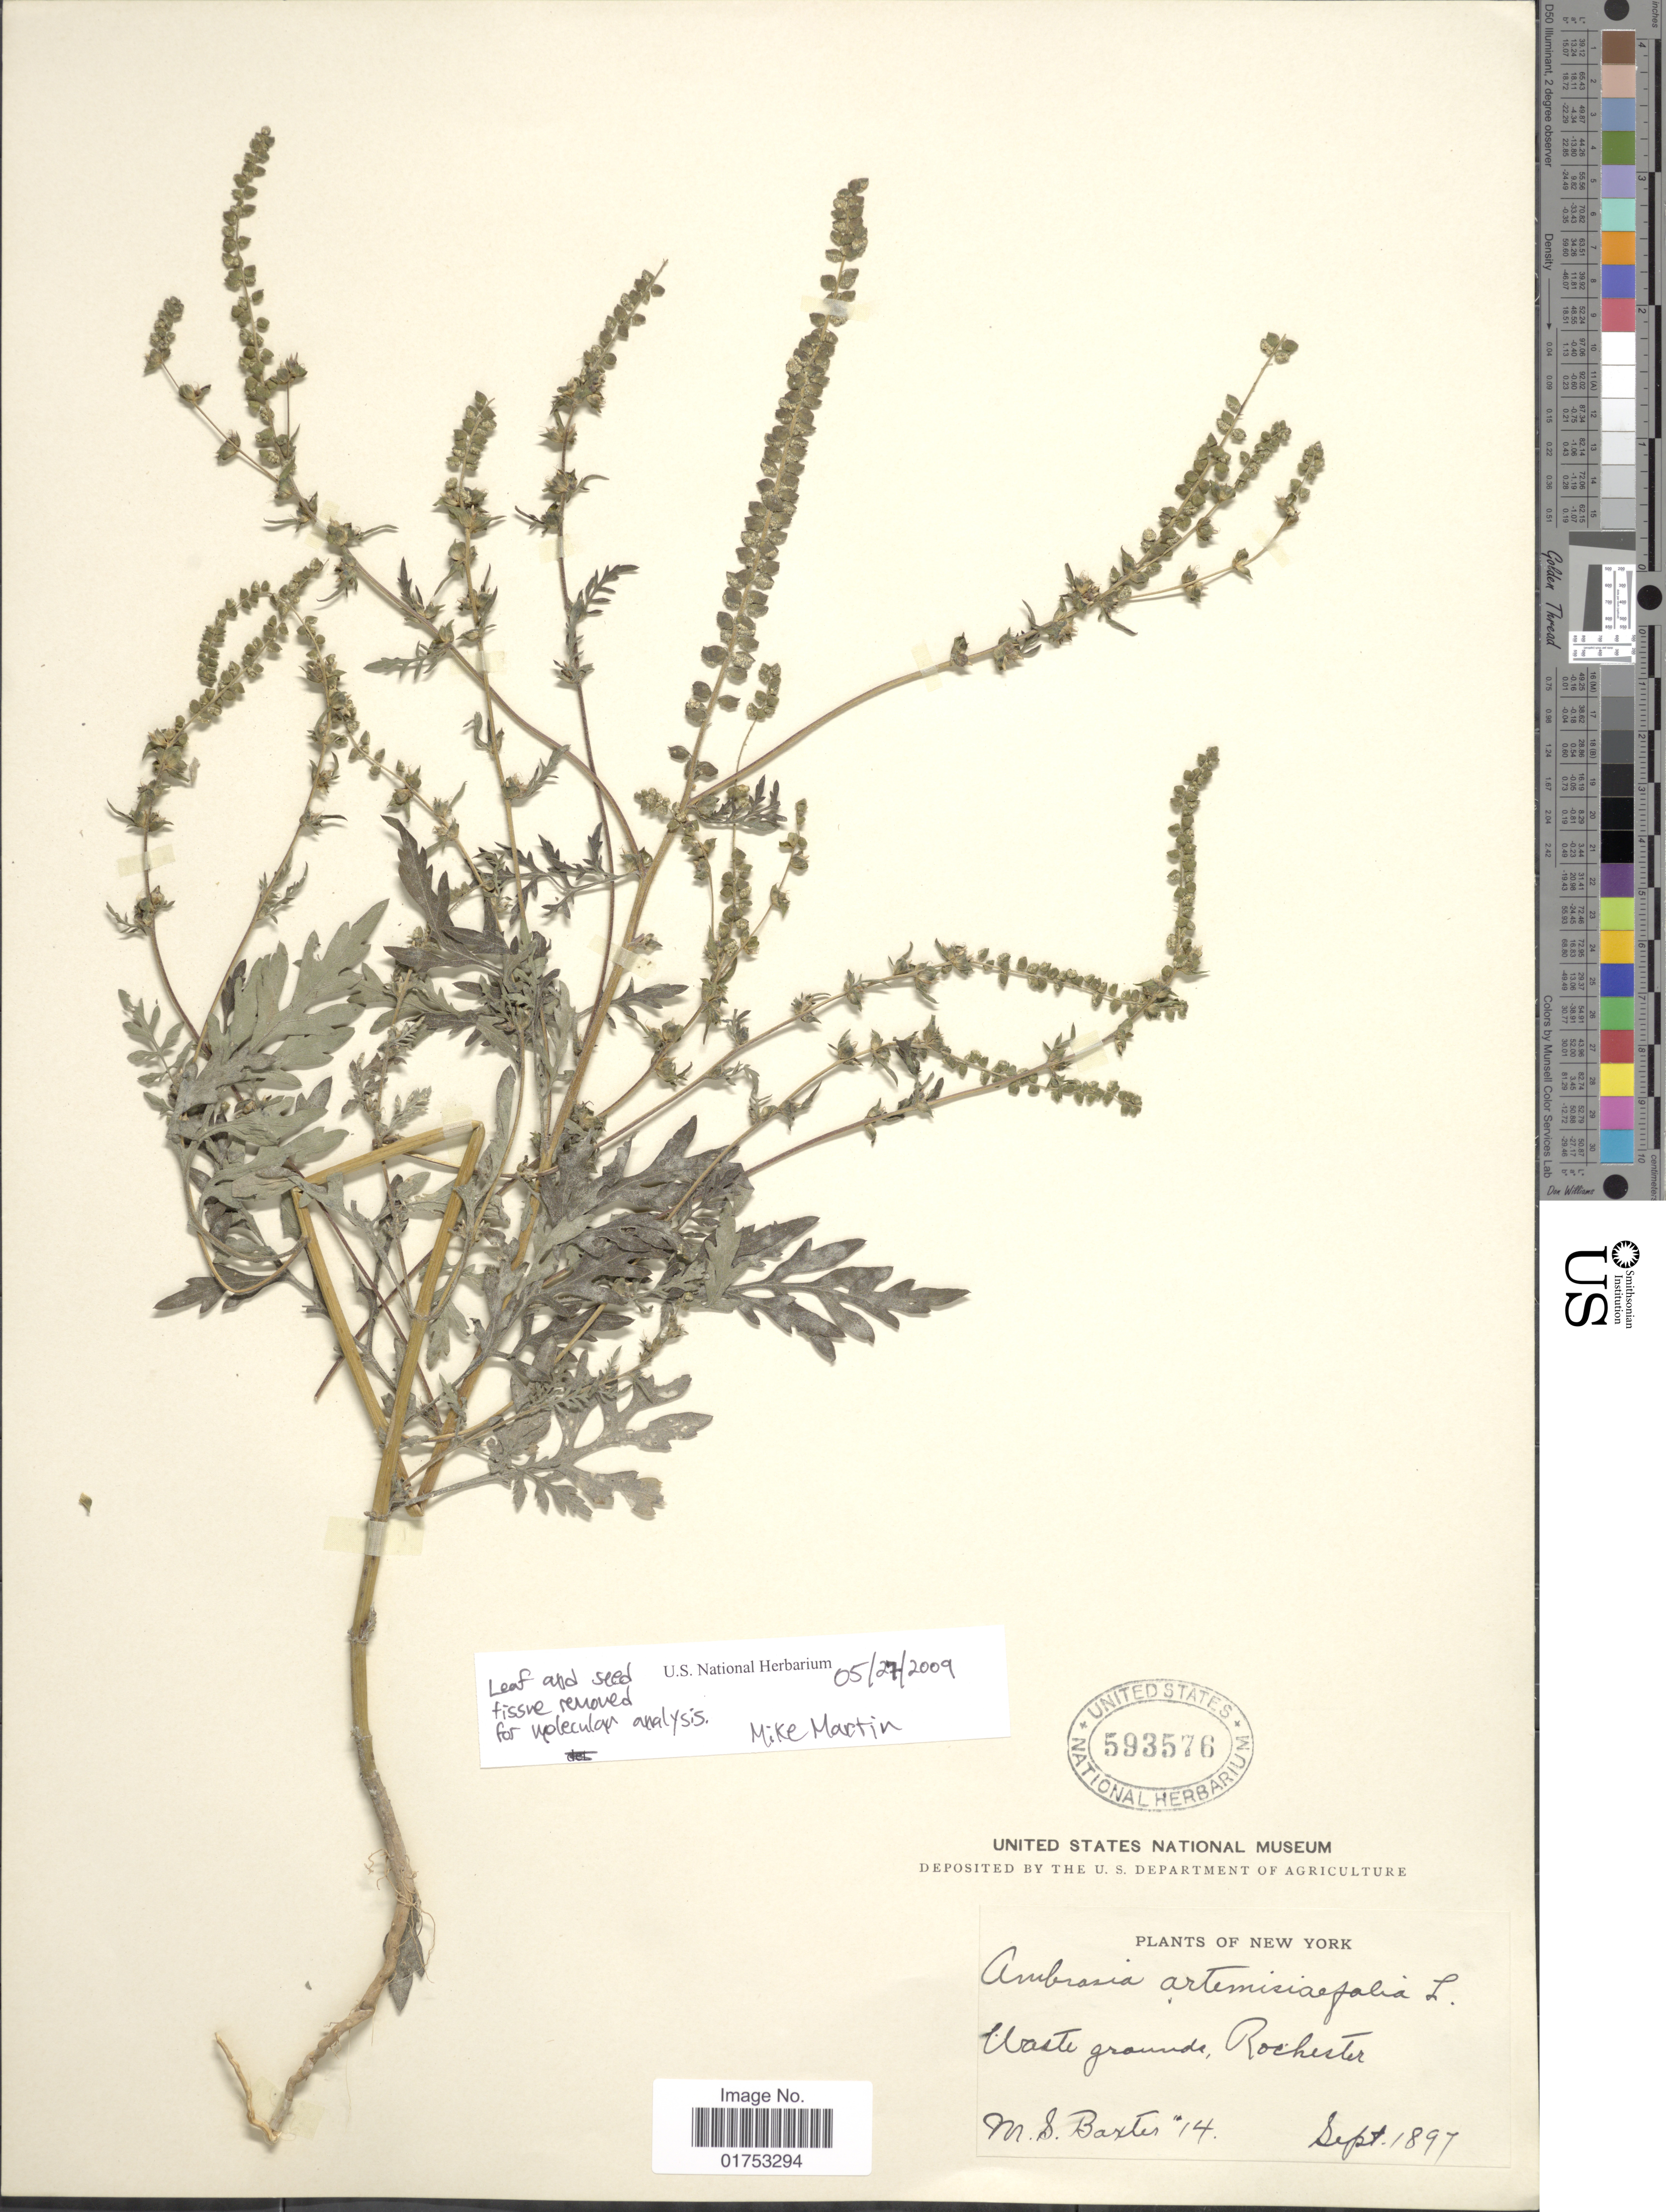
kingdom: Plantae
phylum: Tracheophyta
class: Magnoliopsida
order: Asterales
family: Asteraceae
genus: Ambrosia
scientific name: Ambrosia artemisiifolia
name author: L.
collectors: M. Baxter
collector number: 14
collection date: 1897-09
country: United States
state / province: New York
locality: Rochester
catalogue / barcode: US 593576